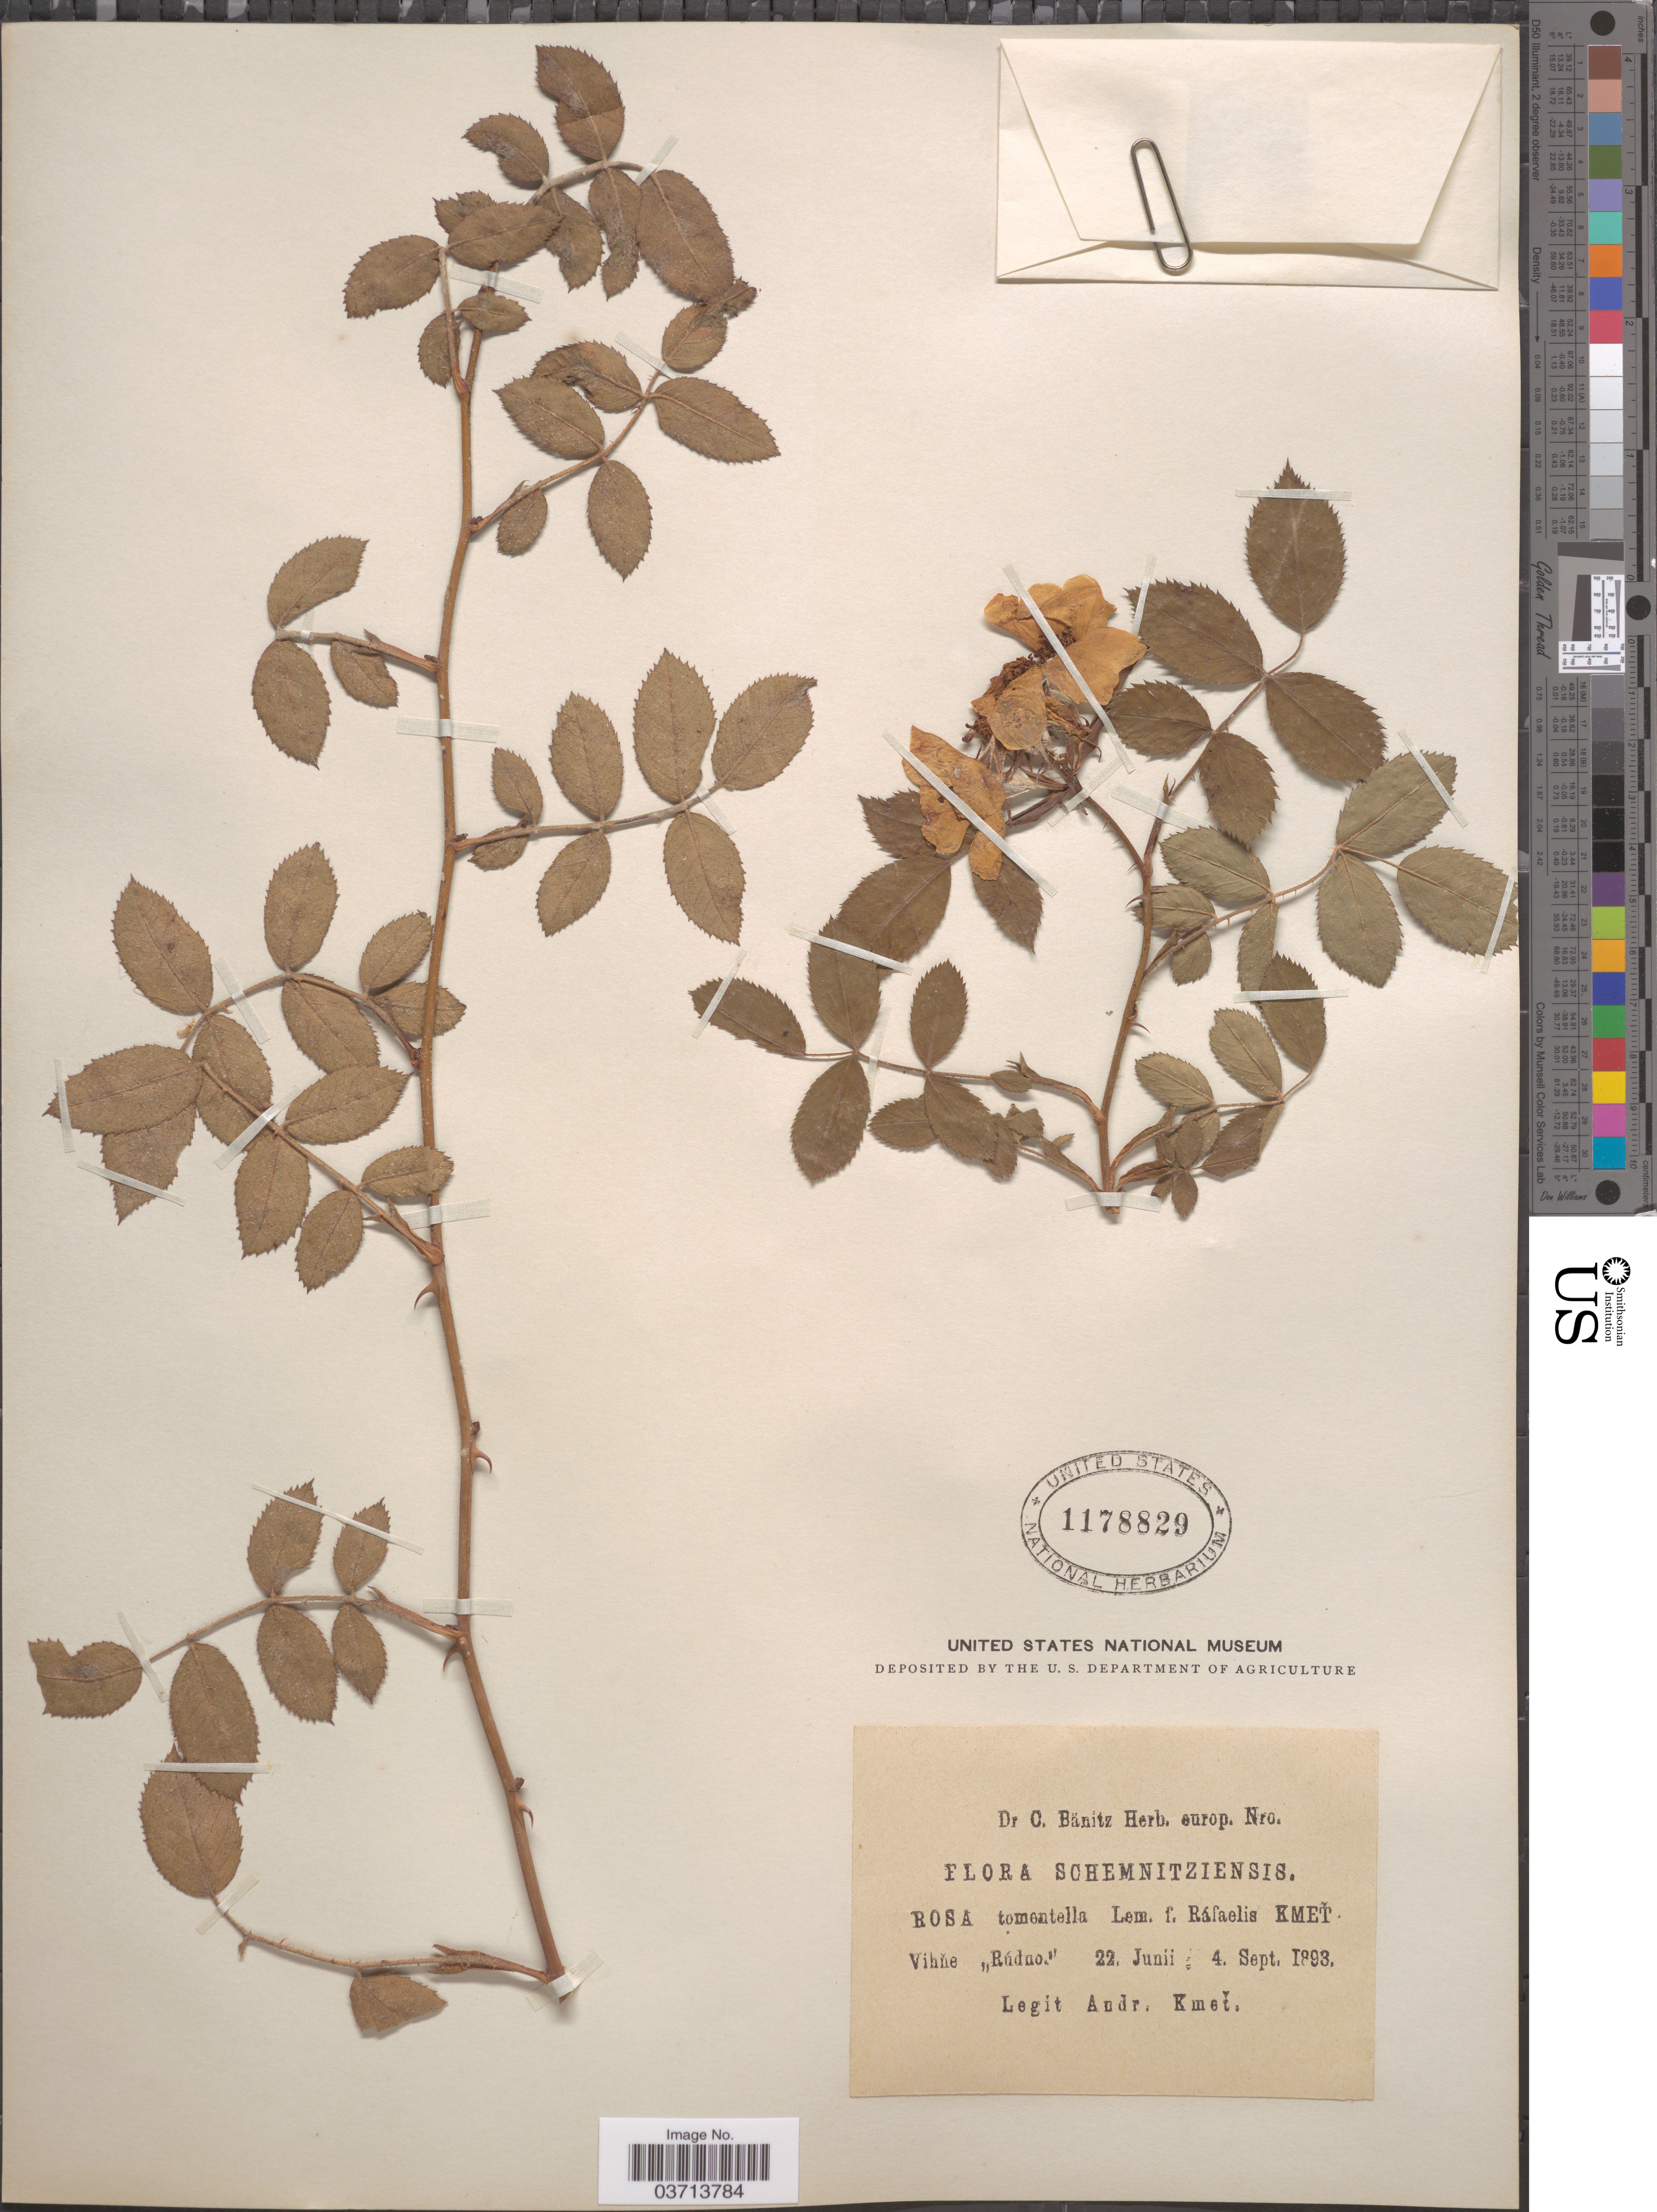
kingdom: Plantae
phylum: Tracheophyta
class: Magnoliopsida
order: Rosales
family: Rosaceae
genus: Rosa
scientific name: Rosa tomentella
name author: Léman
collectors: A. Kmet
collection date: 1893-06-22/1893-09-04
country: Slovakia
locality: Schemnitziensis. Vihňe "Rúdno.".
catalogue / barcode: US 1178829